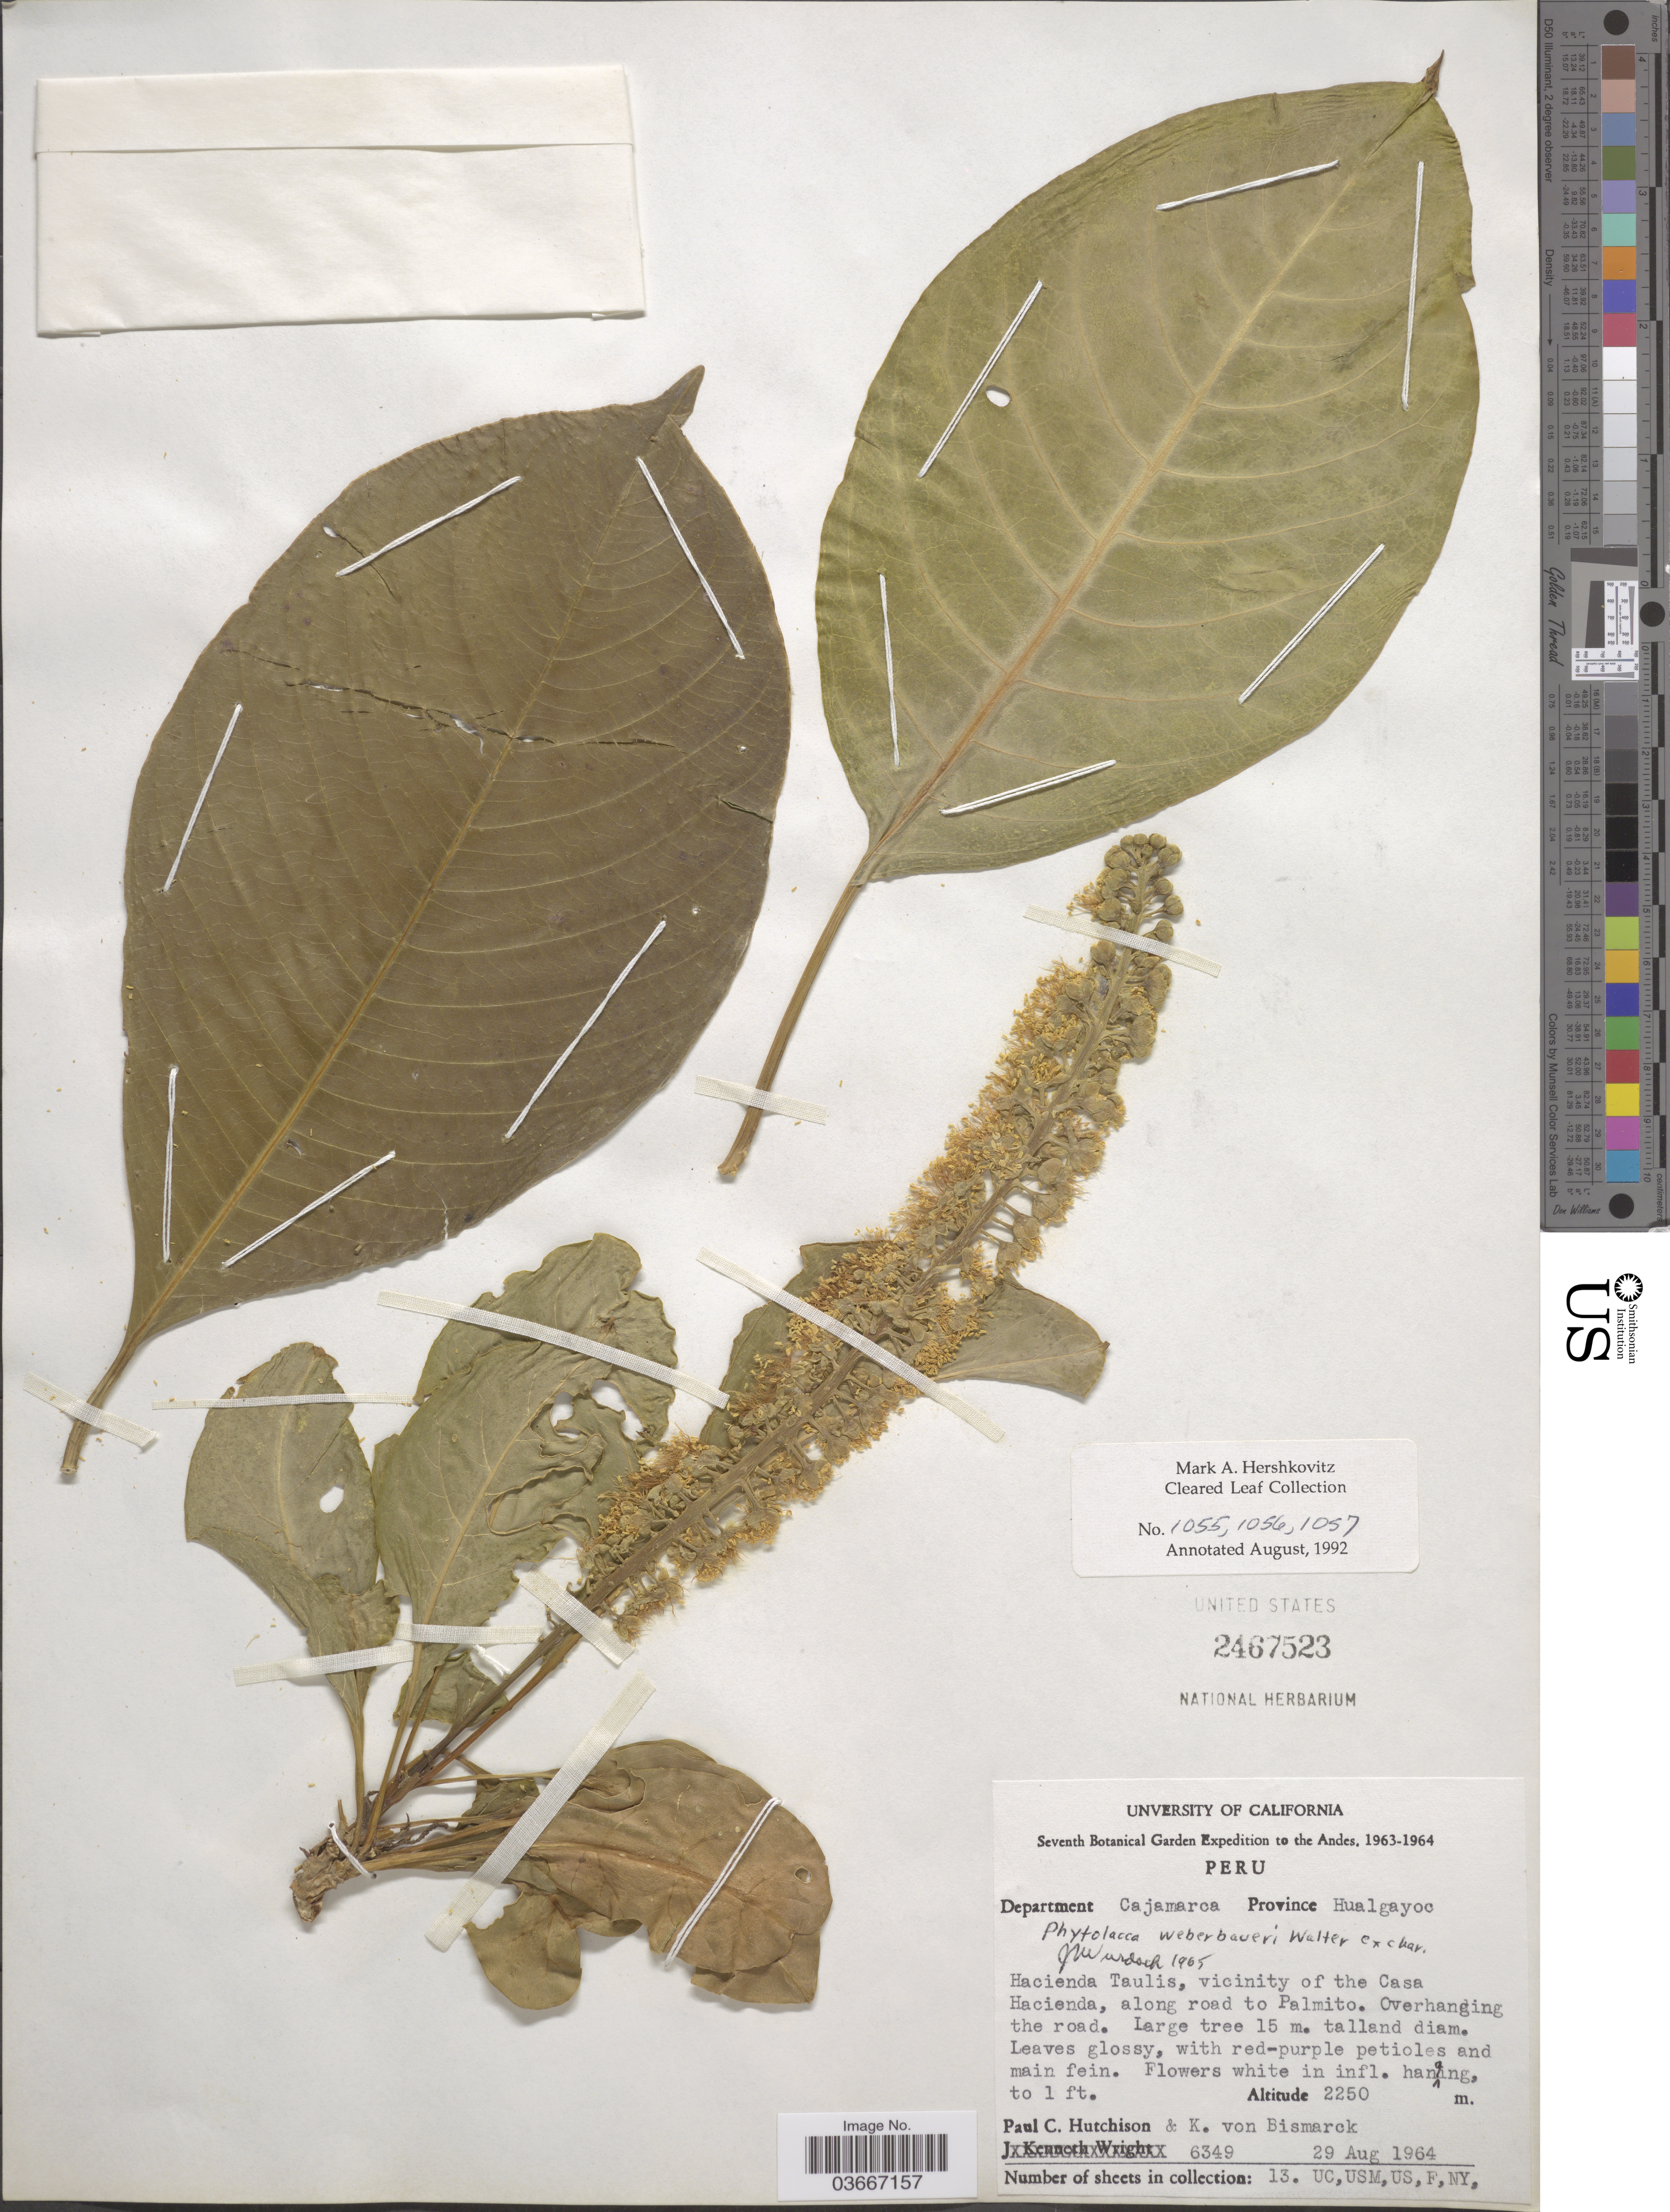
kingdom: Plantae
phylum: Tracheophyta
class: Magnoliopsida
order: Caryophyllales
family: Phytolaccaceae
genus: Phytolacca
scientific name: Phytolacca weberbaueri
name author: H. Walter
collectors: P. C. Hutchison & K. von Bismarck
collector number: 6349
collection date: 1964-08-29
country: Peru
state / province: Cajamarca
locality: The Andes. Department Cajamarca. Province Hualgayoc. Hacienda Taulis, vicinity of the Casa Hacienda, along road to Palmito.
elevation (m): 2250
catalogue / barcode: US 2467523